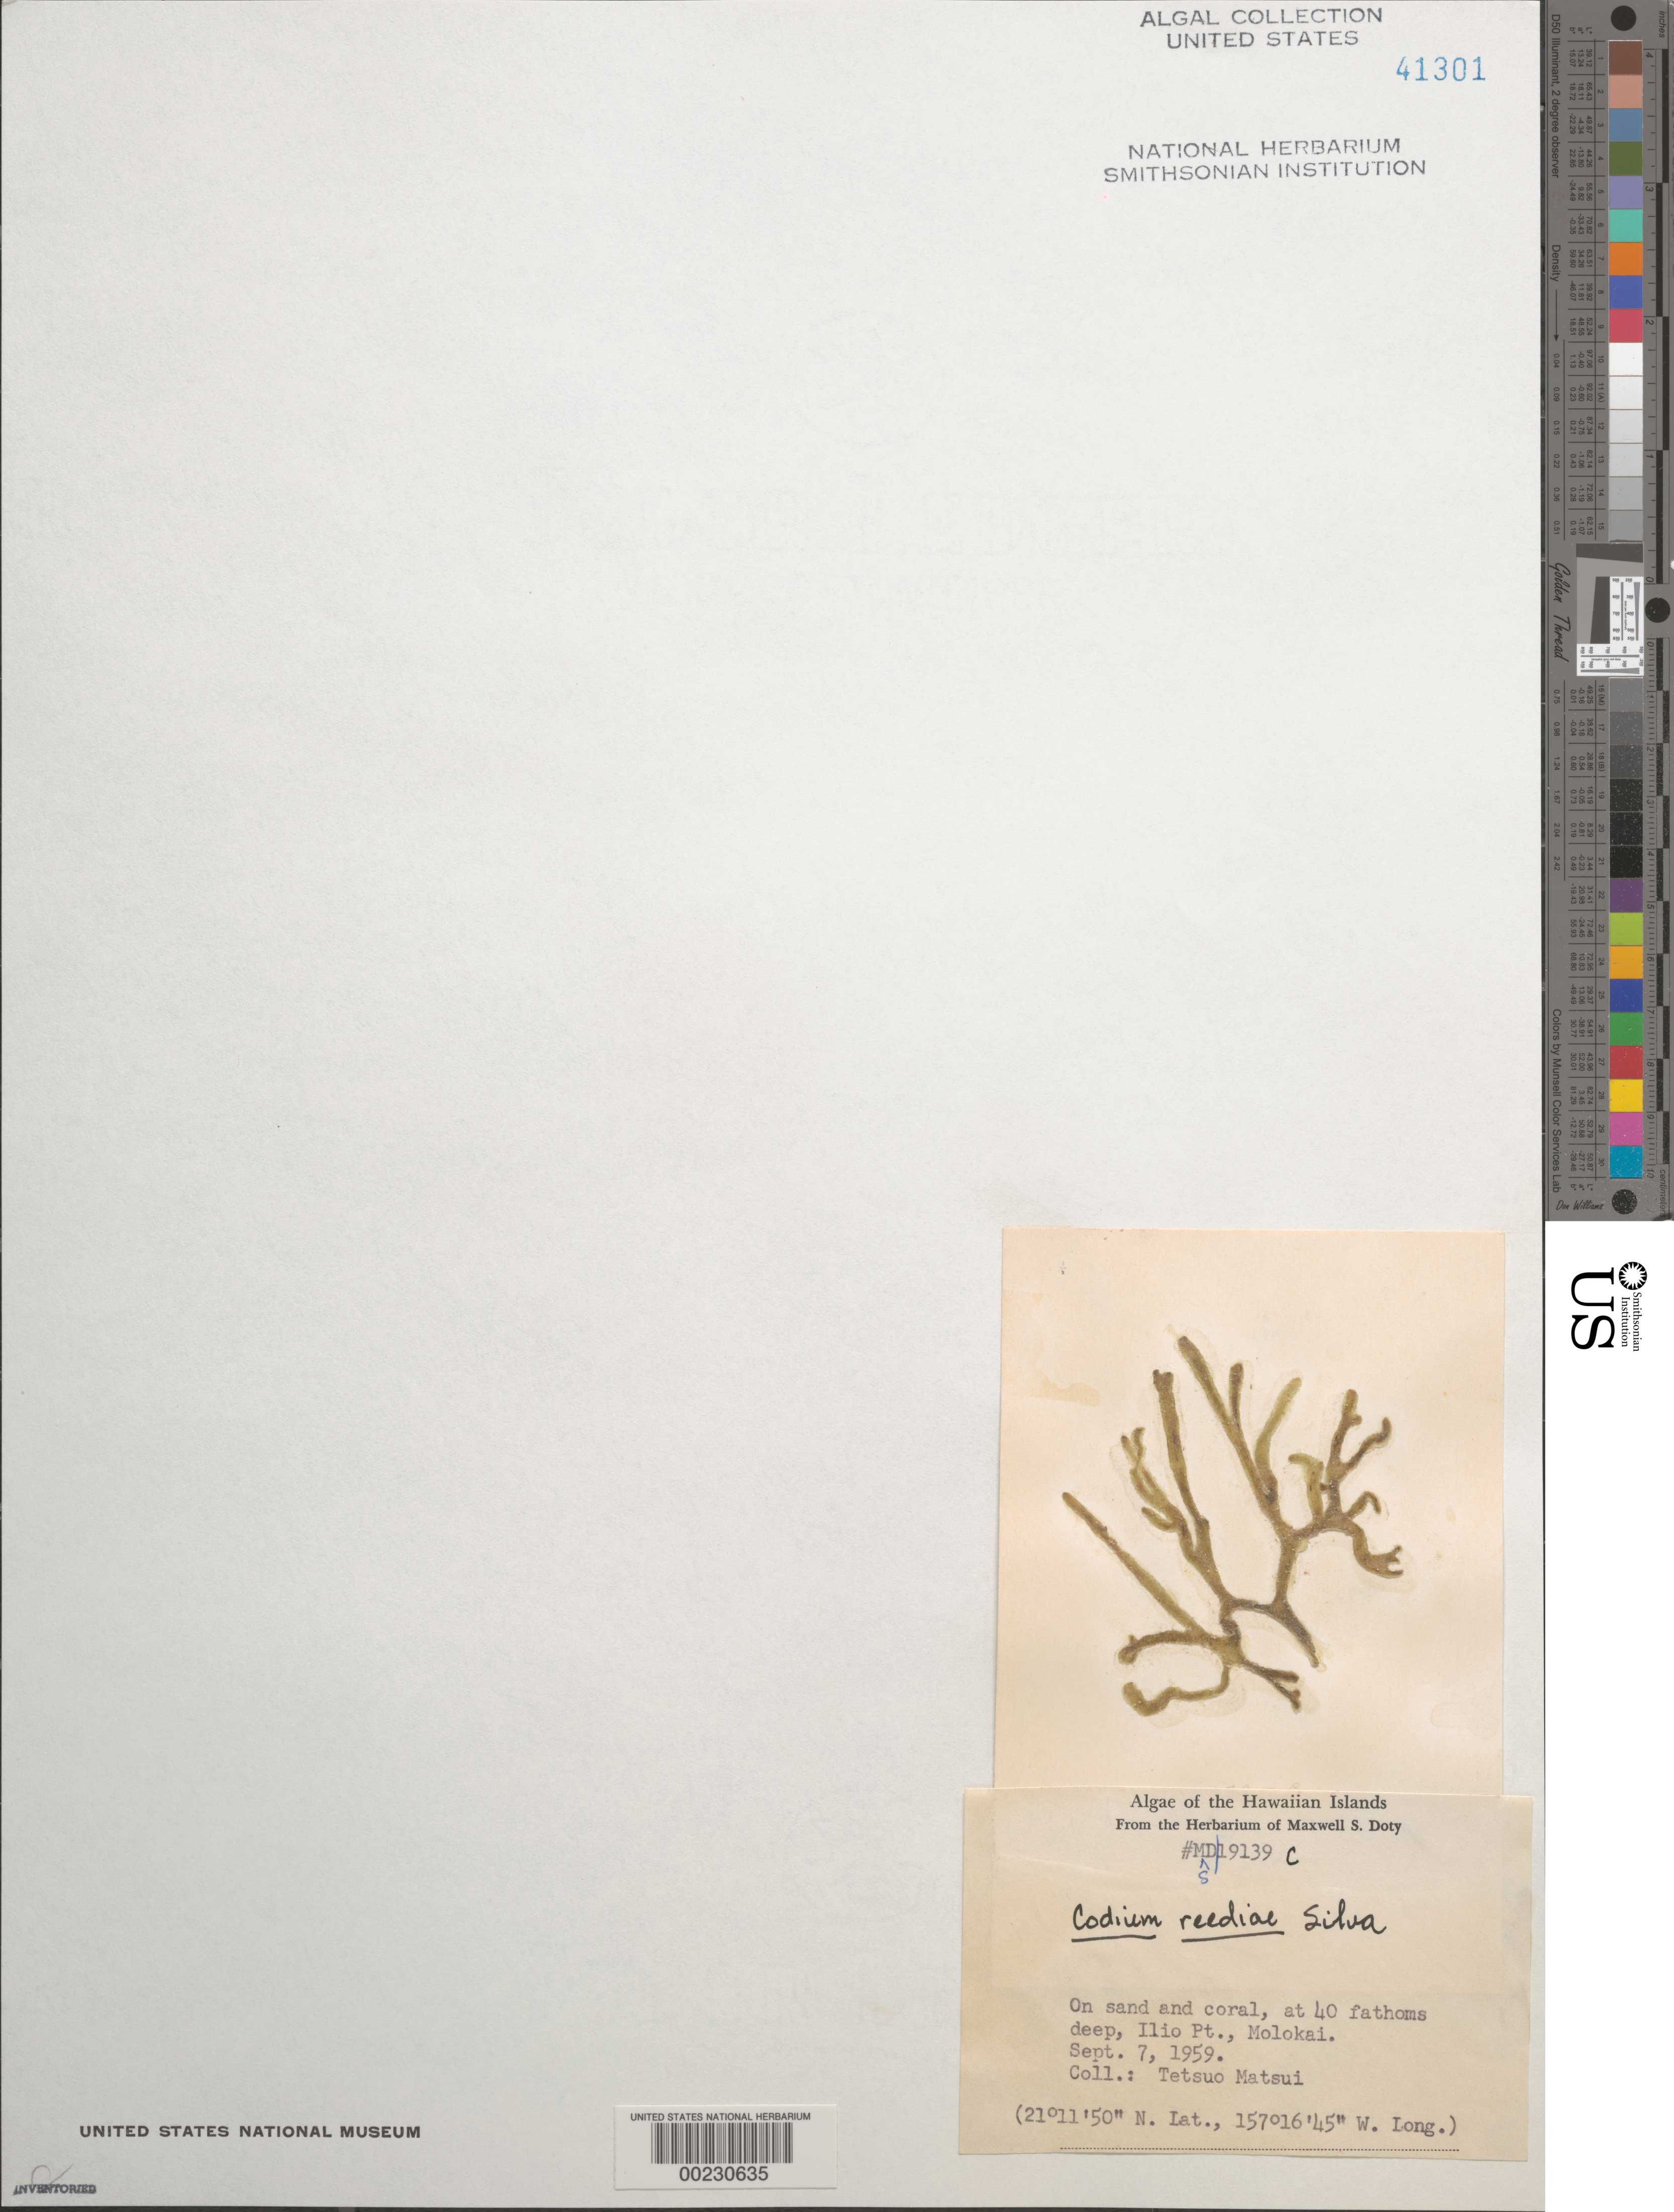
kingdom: Plantae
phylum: Chlorophyta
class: Ulvophyceae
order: Bryopsidales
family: Codiaceae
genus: Codium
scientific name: Codium reediae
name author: P.C. Silva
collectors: T. Matsui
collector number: MSD 19139c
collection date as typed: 07 Sep 1959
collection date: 1959-09-07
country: United States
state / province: Hawaii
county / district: Maui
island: Moloka'i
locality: Off Ilio Point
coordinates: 21 11' 50" N, 157 16' 45" W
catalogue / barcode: US 41301